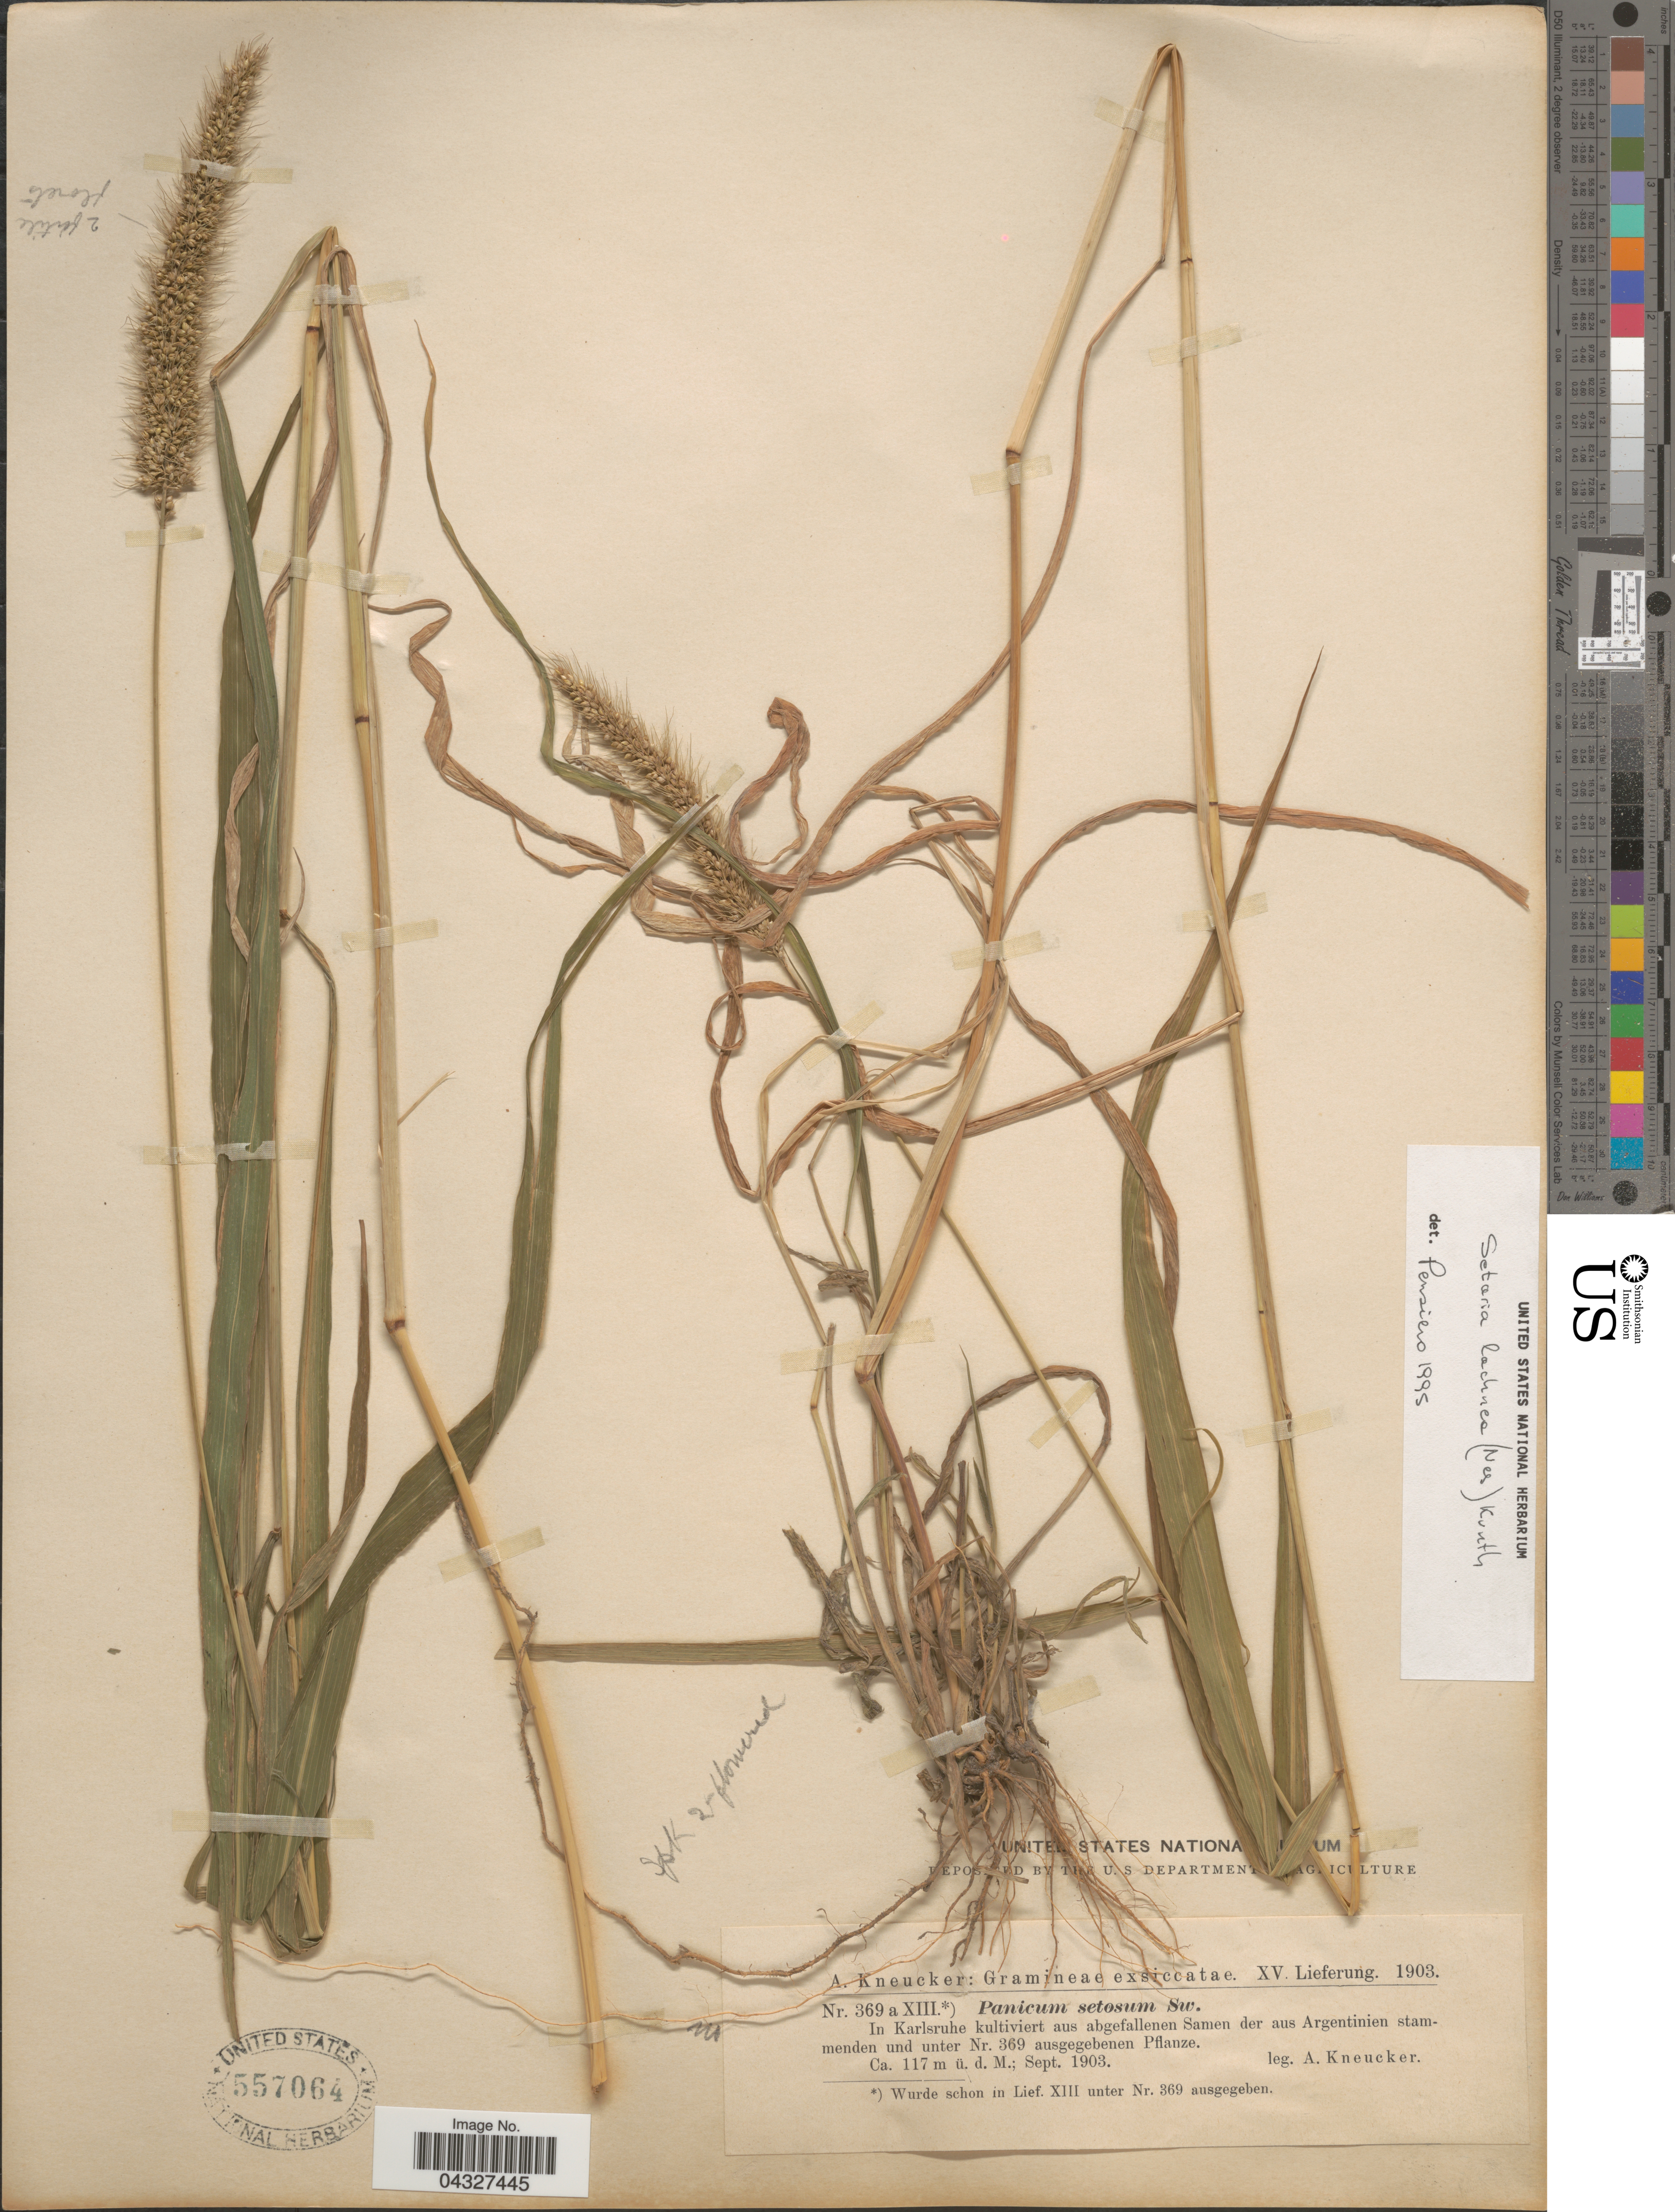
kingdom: Plantae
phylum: Tracheophyta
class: Liliopsida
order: Poales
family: Poaceae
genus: Setaria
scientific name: Setaria lachnea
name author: (Nees) Kunth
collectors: A. Kneucker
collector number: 369a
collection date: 1903-09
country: Argentina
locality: In Karlsruhe kultiviert aus abgefallenen Samen der aus Argentinien stammenden und unter Nr. 369.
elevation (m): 117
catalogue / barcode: US 557064